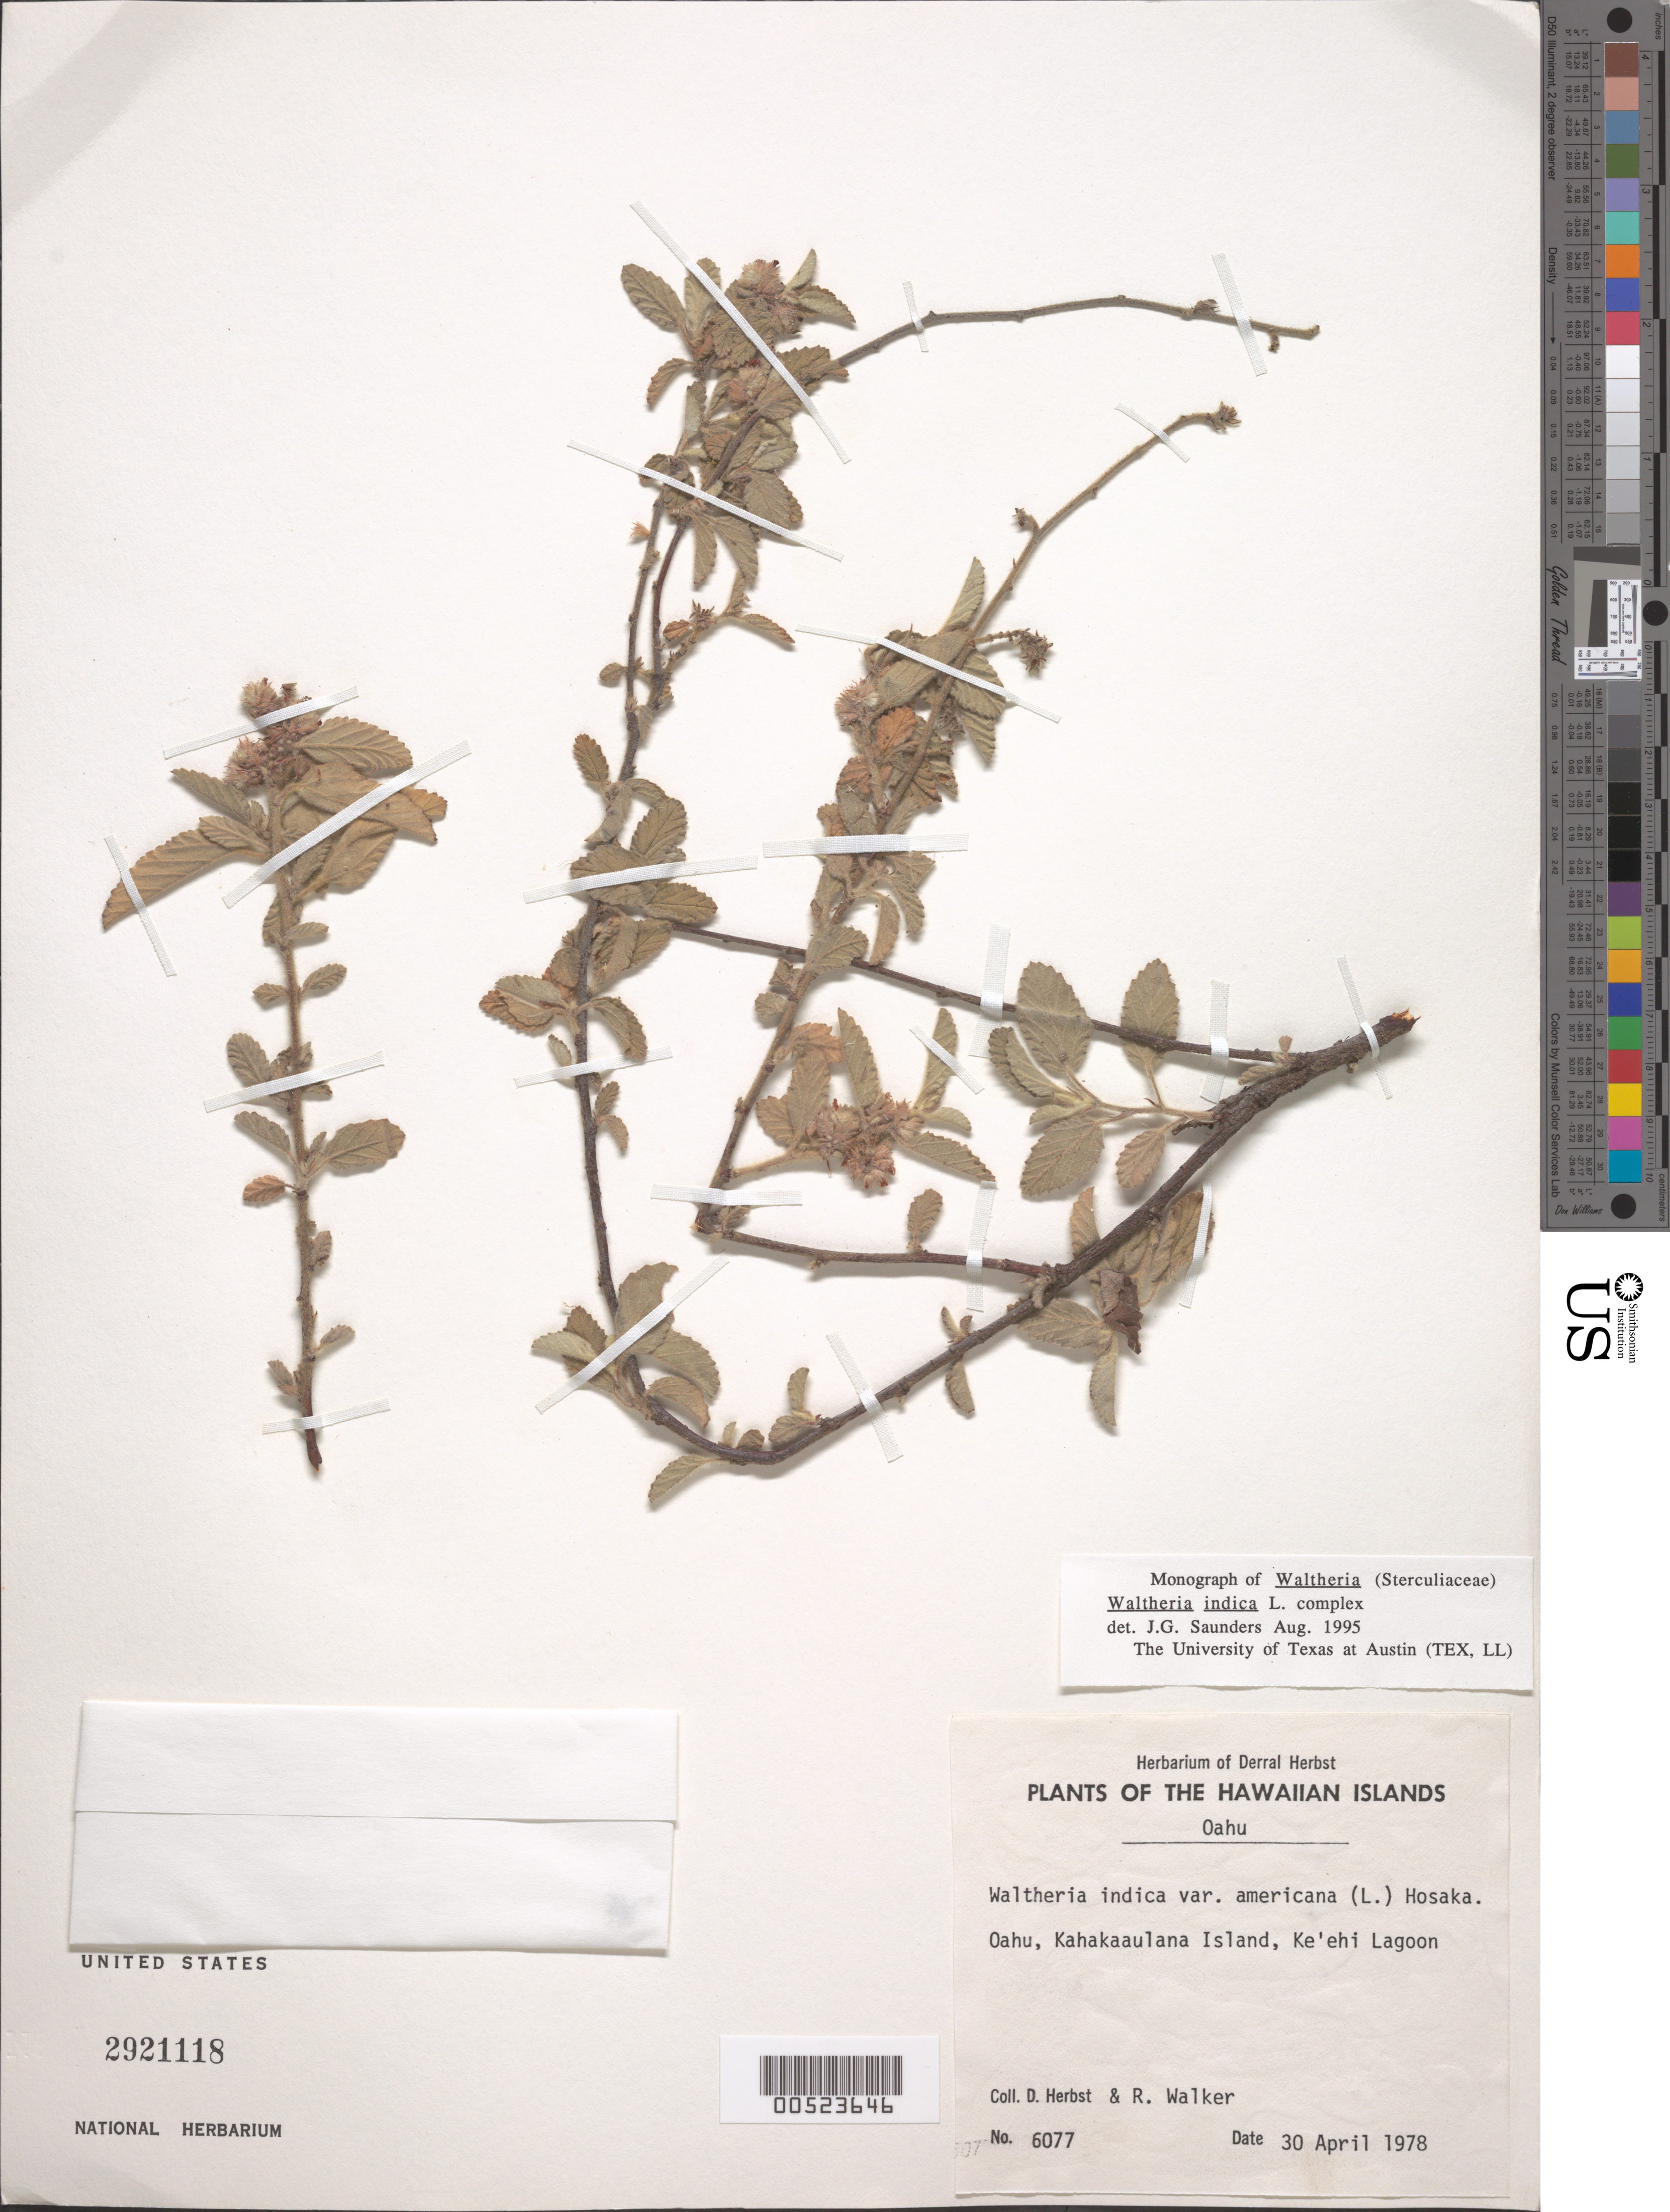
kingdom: Plantae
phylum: Tracheophyta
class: Magnoliopsida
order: Malvales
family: Malvaceae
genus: Waltheria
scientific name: Waltheria indica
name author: L.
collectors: D. R. Herbst & R. Walker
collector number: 6077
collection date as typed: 30 Apr 1978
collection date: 1978-04-30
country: United States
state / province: Hawaii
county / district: Kauai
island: Kaua'i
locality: Ke'ehi Lagoon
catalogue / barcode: US 2921118